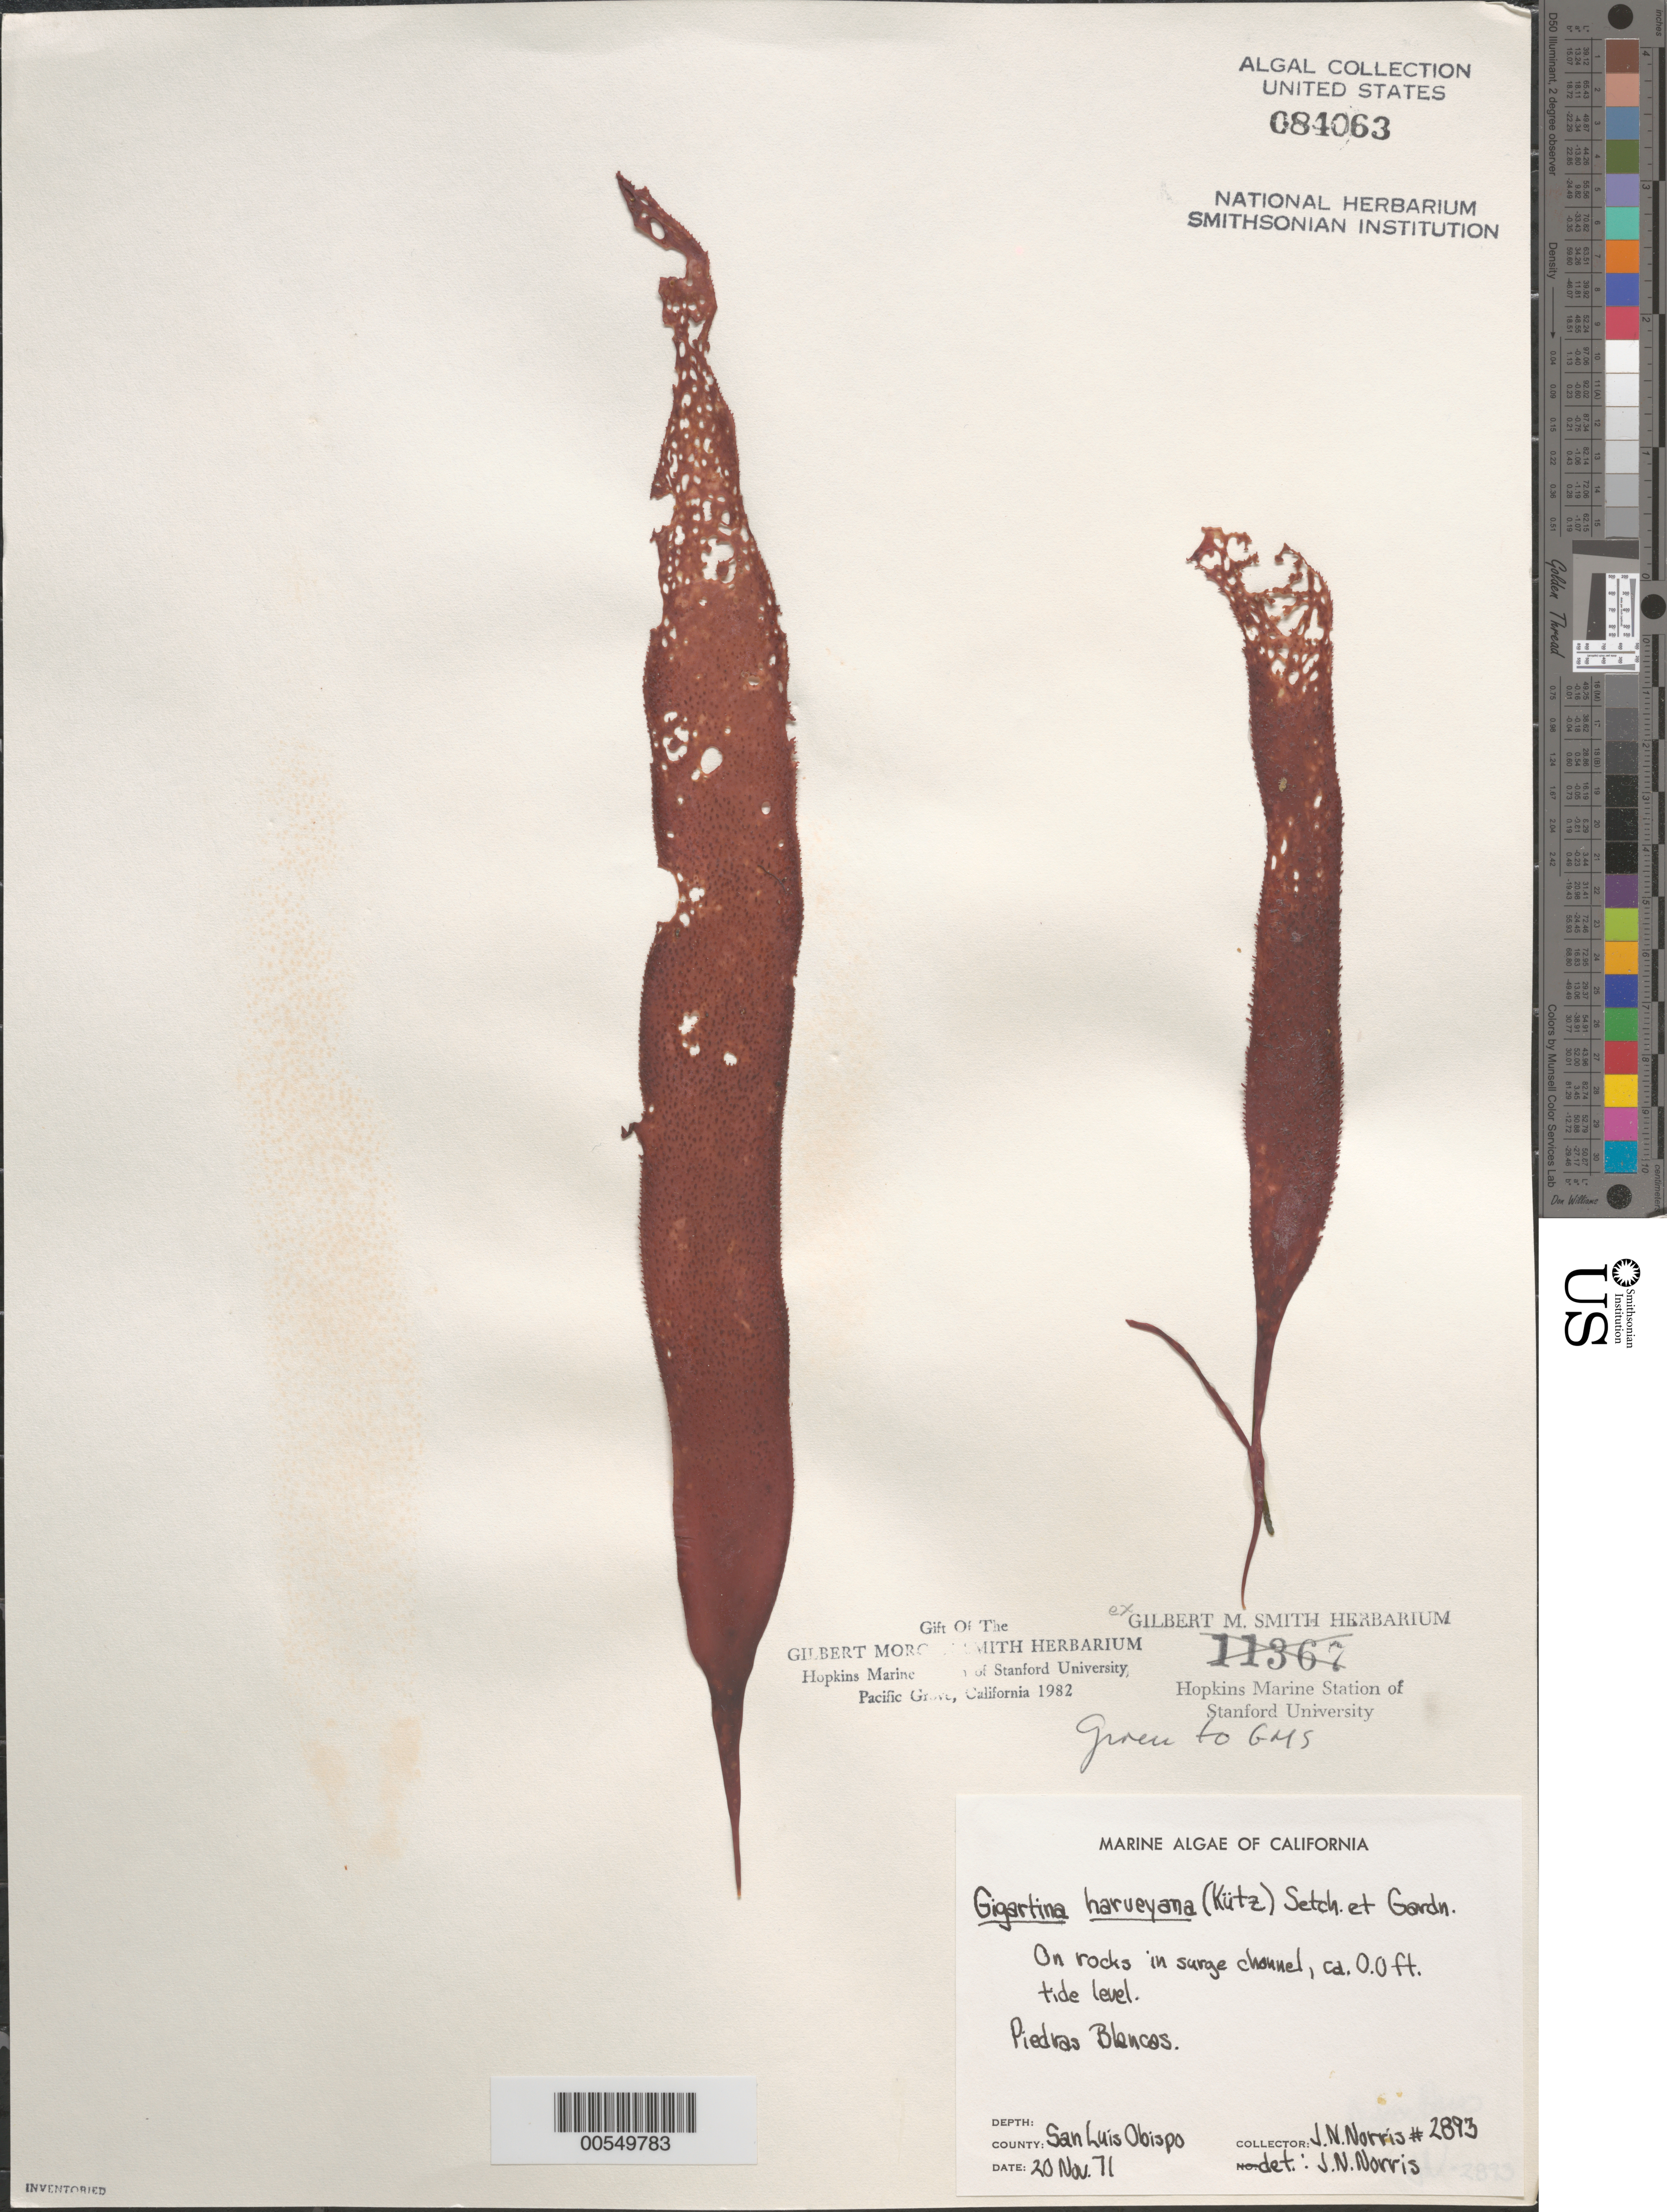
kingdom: Plantae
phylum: Rhodophyta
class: Florideophyceae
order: Gigartinales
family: Gigartinaceae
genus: Chondracanthus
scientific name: Chondracanthus harveyanus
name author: (Kütz.) Guiry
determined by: Algae name updating Project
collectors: J. N. Norris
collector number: JN-2893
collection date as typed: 20 Nov 1971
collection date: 1971-11-20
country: United States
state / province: California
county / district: San Luis Obispo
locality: Piedras Blancas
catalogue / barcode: US 84063